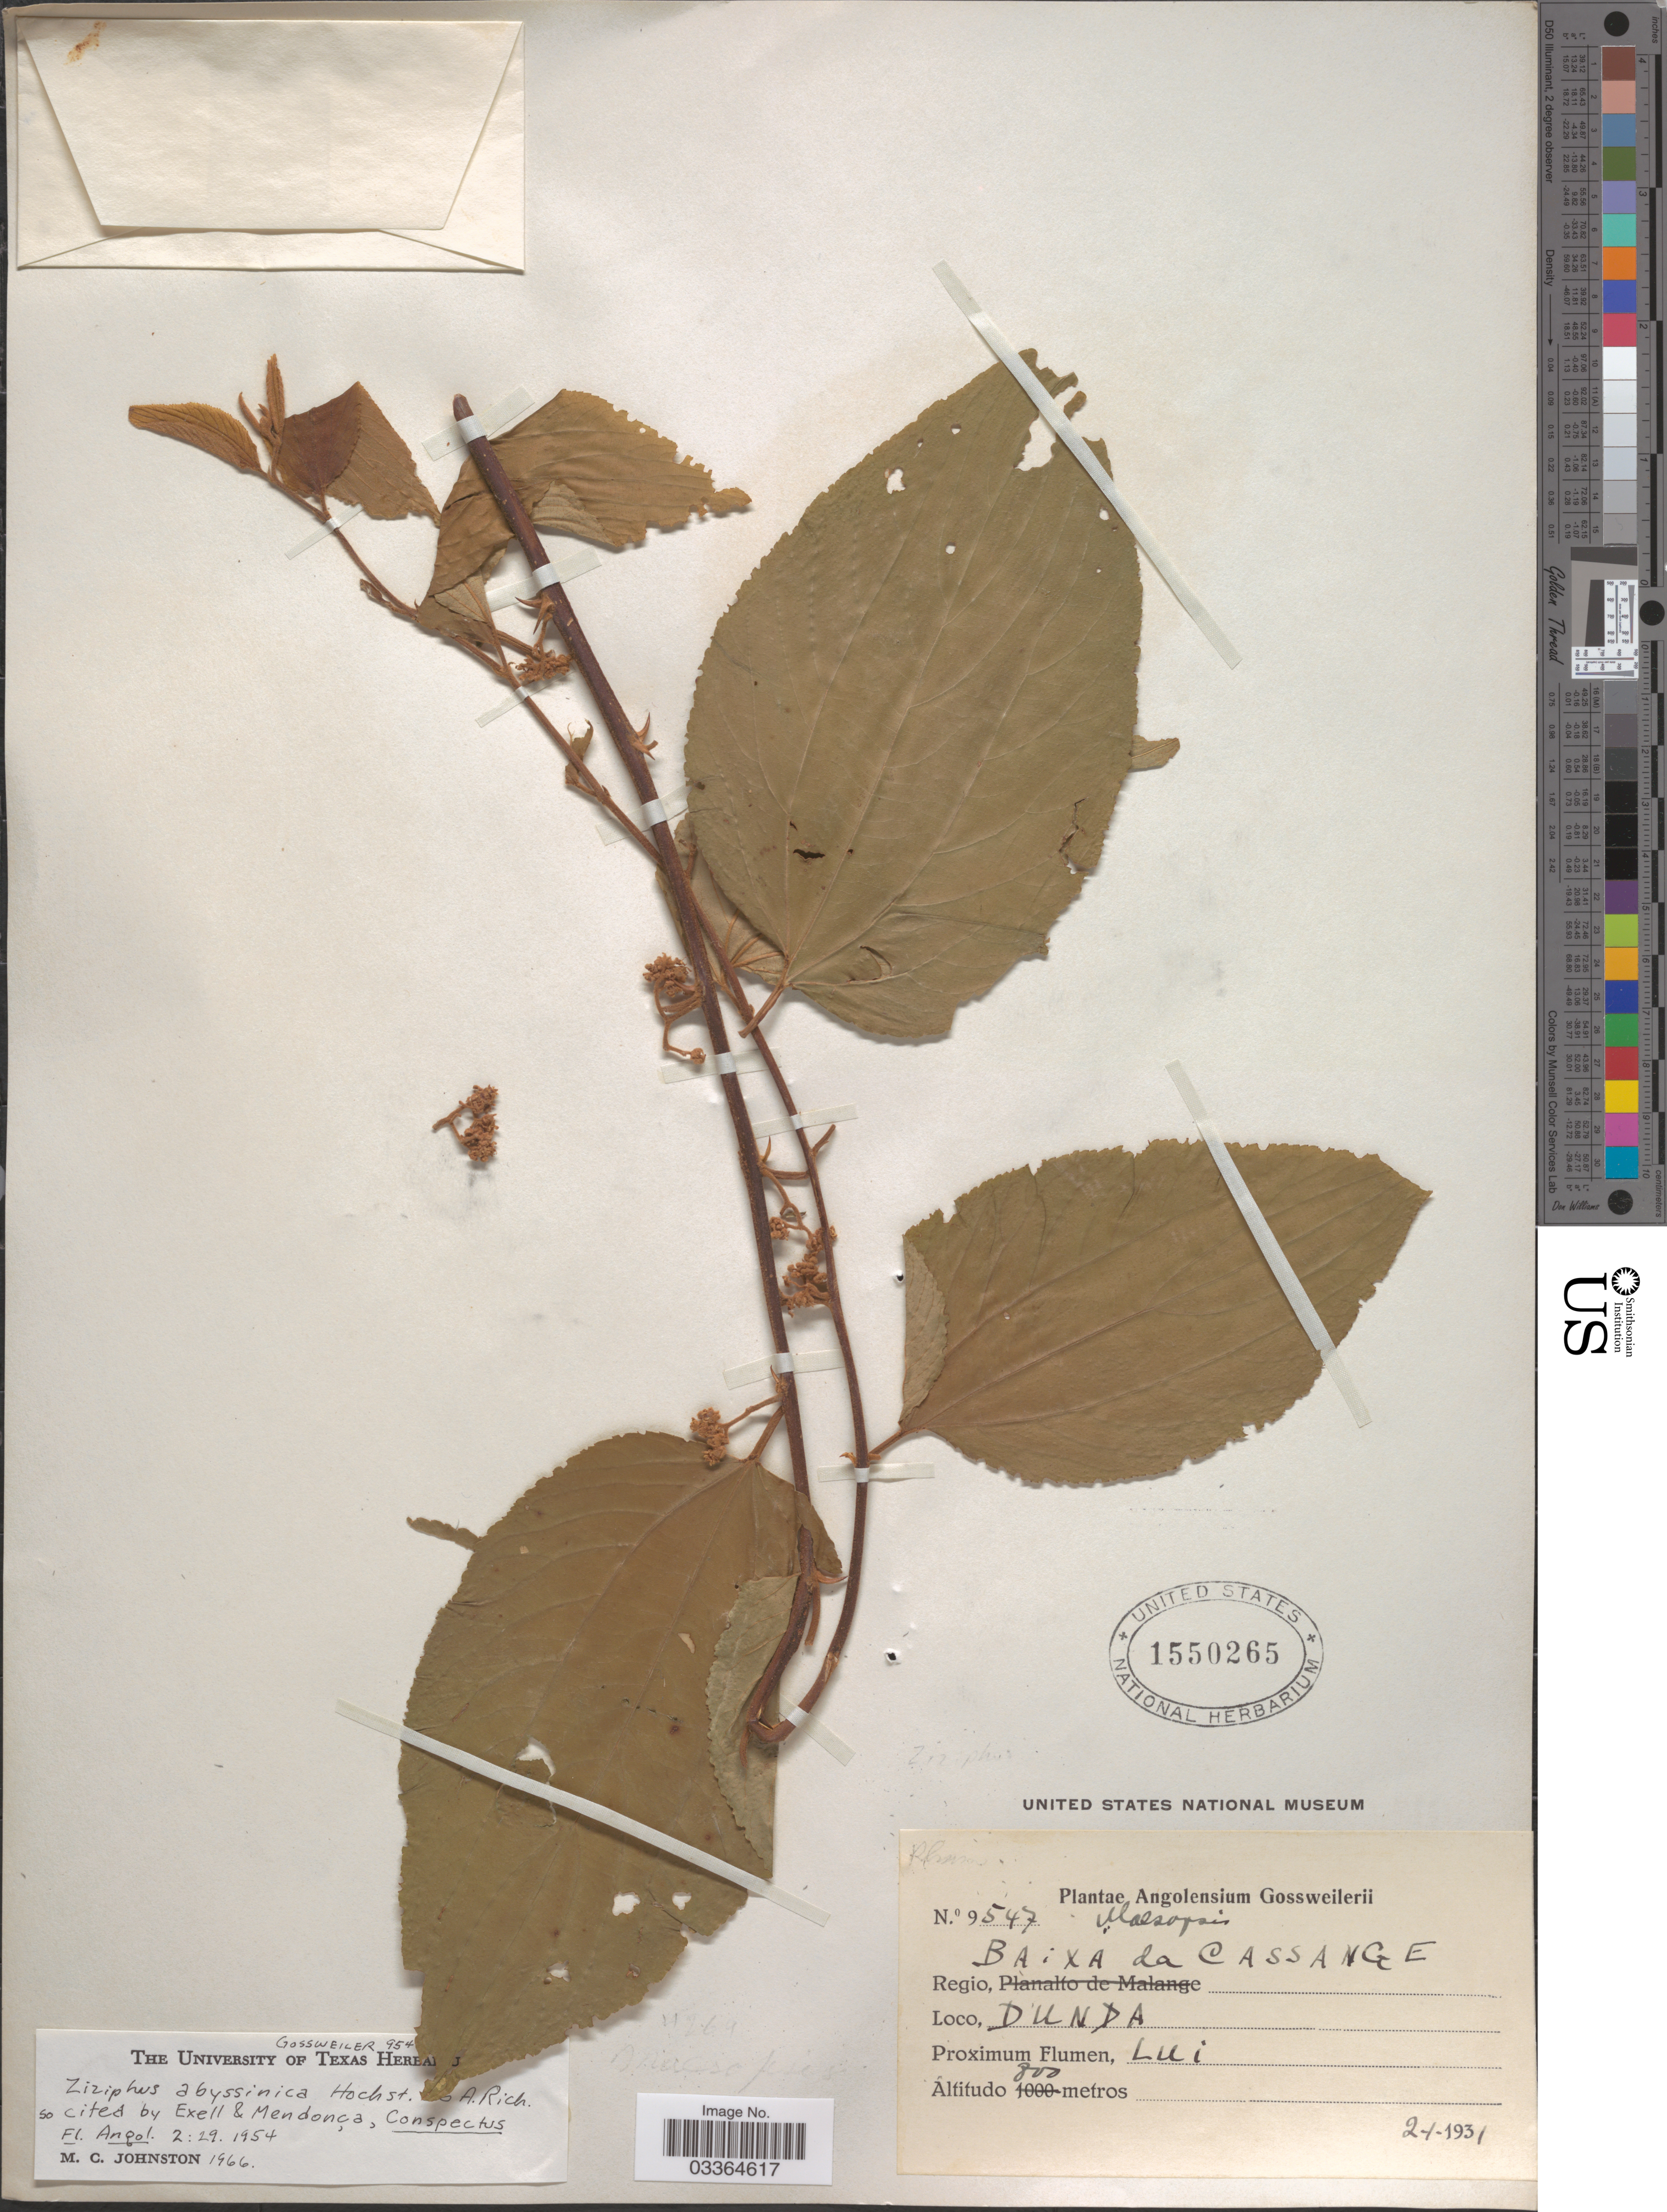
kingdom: Plantae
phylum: Tracheophyta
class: Magnoliopsida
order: Rosales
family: Rhamnaceae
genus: Ziziphus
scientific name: Ziziphus abyssinica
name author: Hochst. ex A. Rich.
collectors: J. Gossweiler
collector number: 9547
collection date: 1931-01-02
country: Angola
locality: Regio, Baixa da Cassange. Dunda, Proximum Flumen Lui.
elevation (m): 800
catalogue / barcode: US 1550265